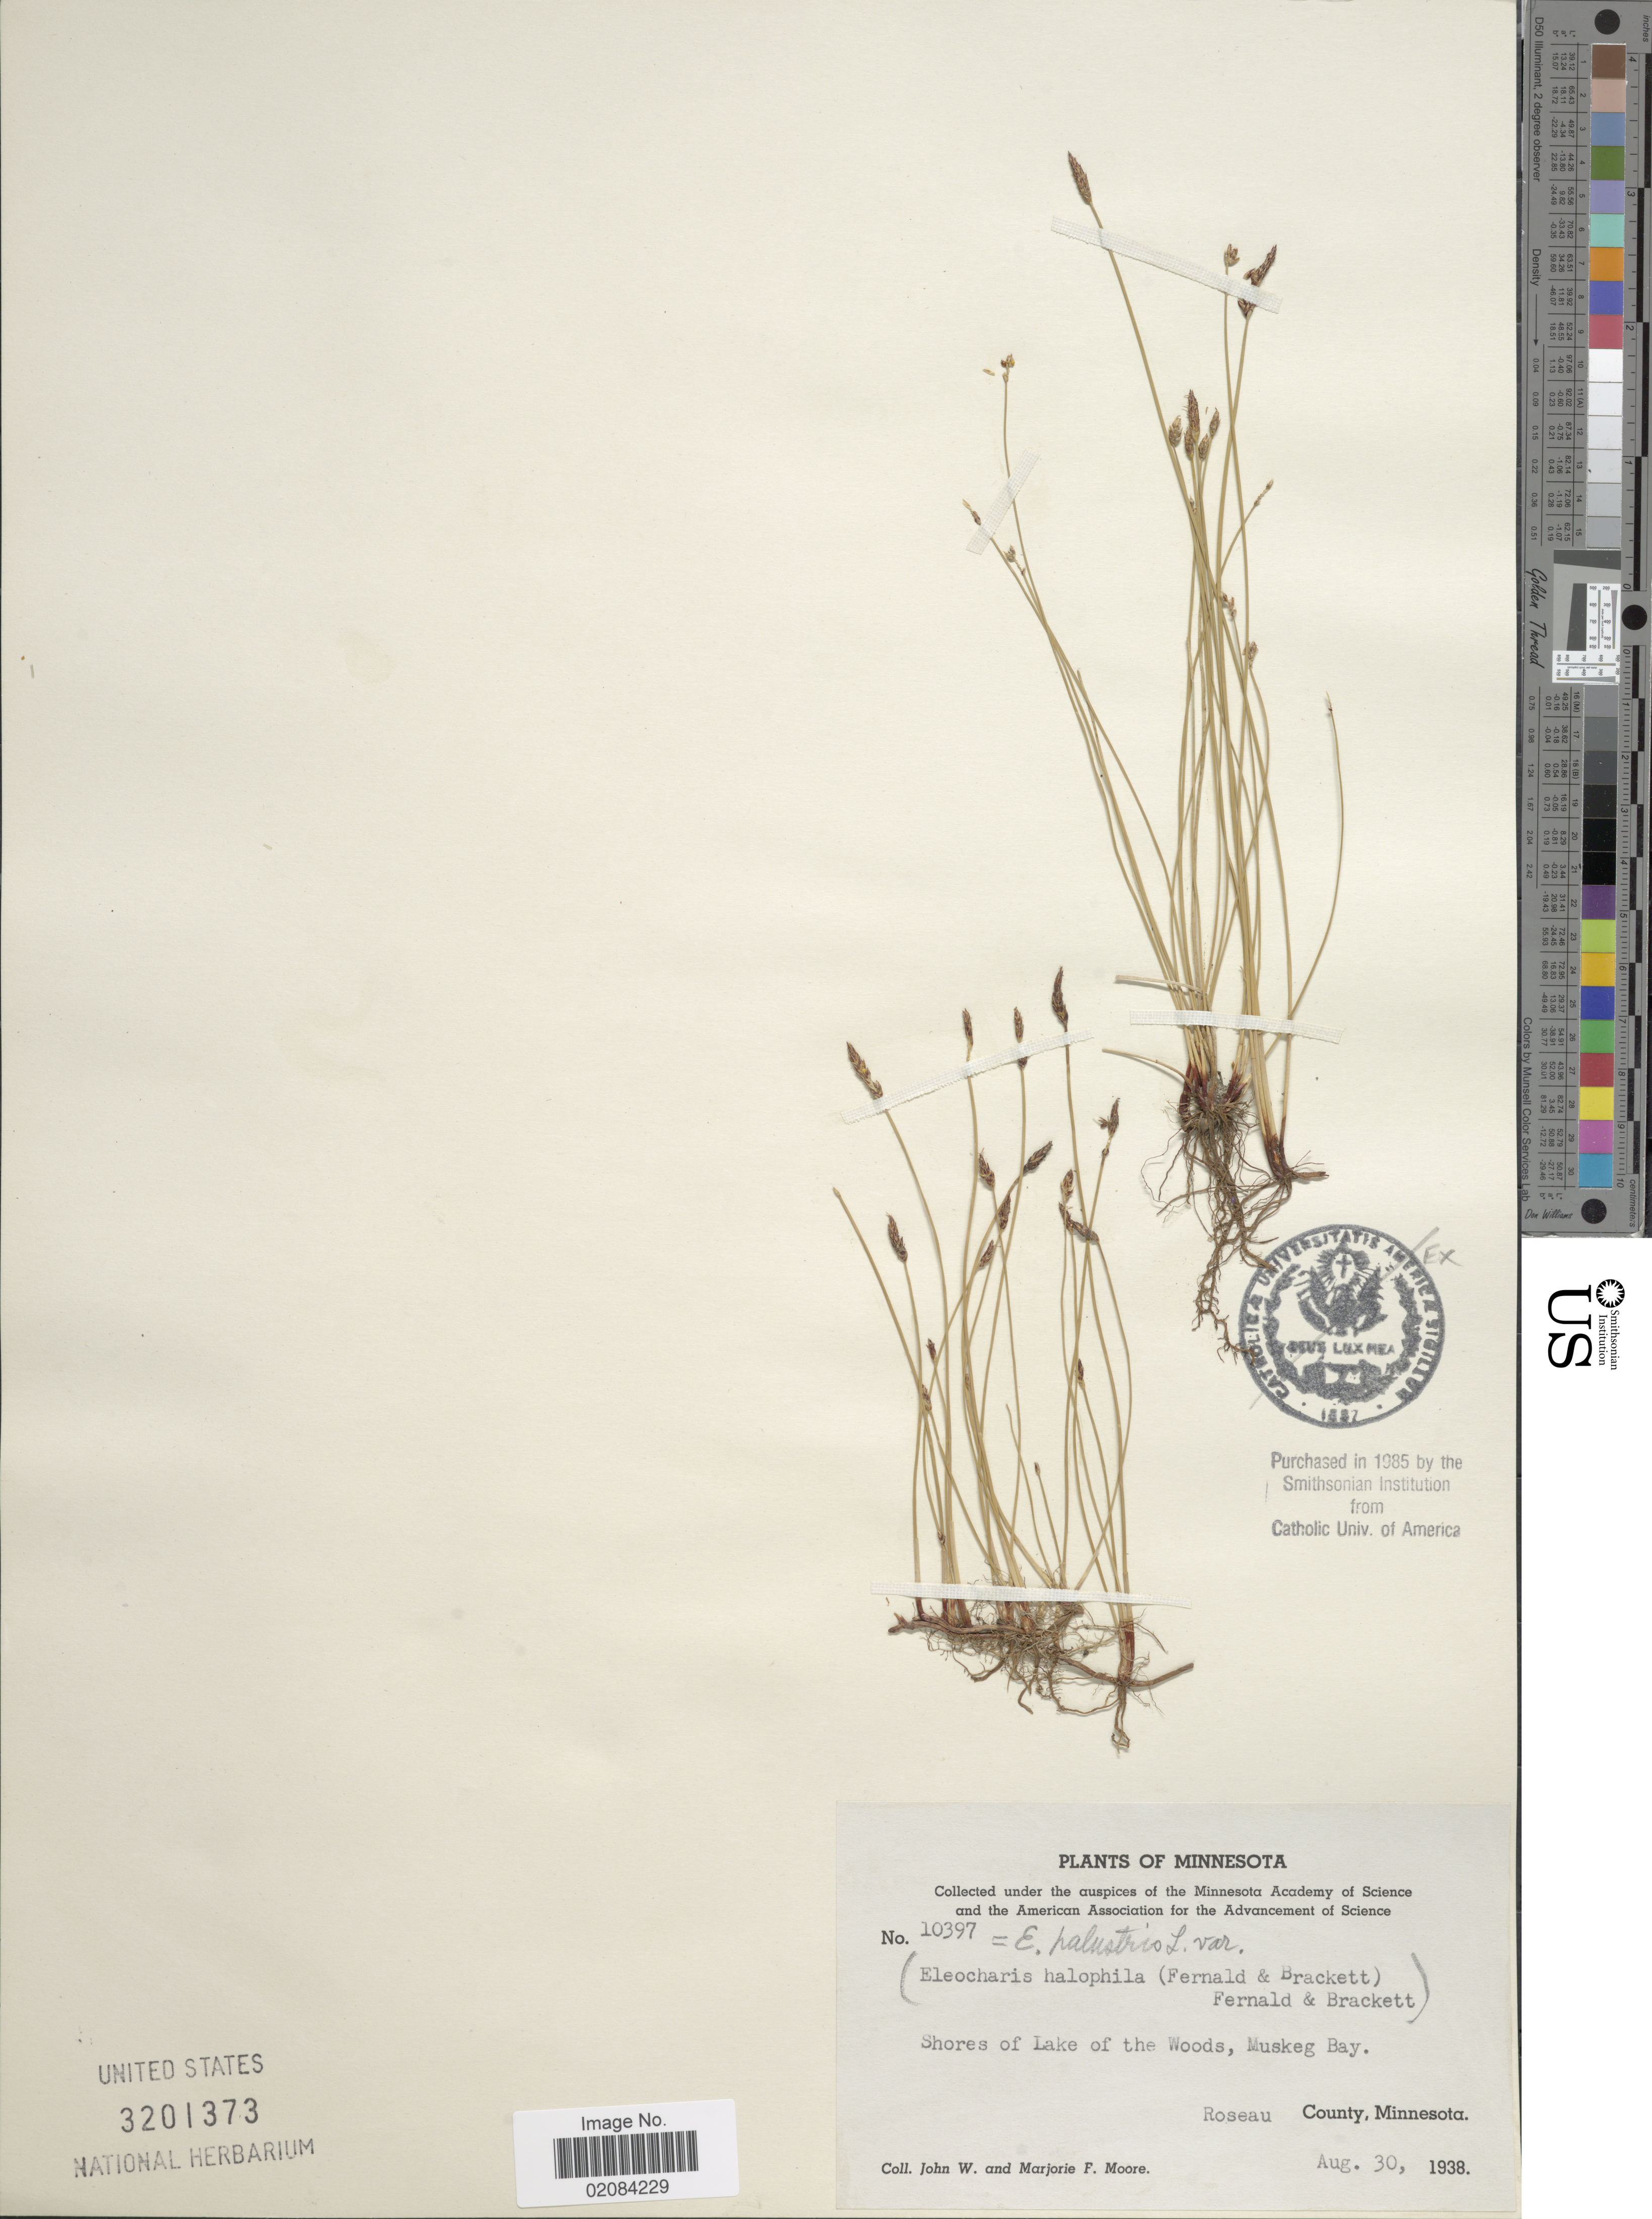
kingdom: Plantae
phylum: Tracheophyta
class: Liliopsida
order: Poales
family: Cyperaceae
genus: Eleocharis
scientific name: Eleocharis palustris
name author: (L.) Roem. & Schult.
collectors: J. Moore & M. F. Moore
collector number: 10397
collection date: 1938-08-30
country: United States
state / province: Minnesota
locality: Minnesota, Shores of Lake of the Woods, Muskeg Bay. Roseau County, Minnesota.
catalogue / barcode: US 3201373